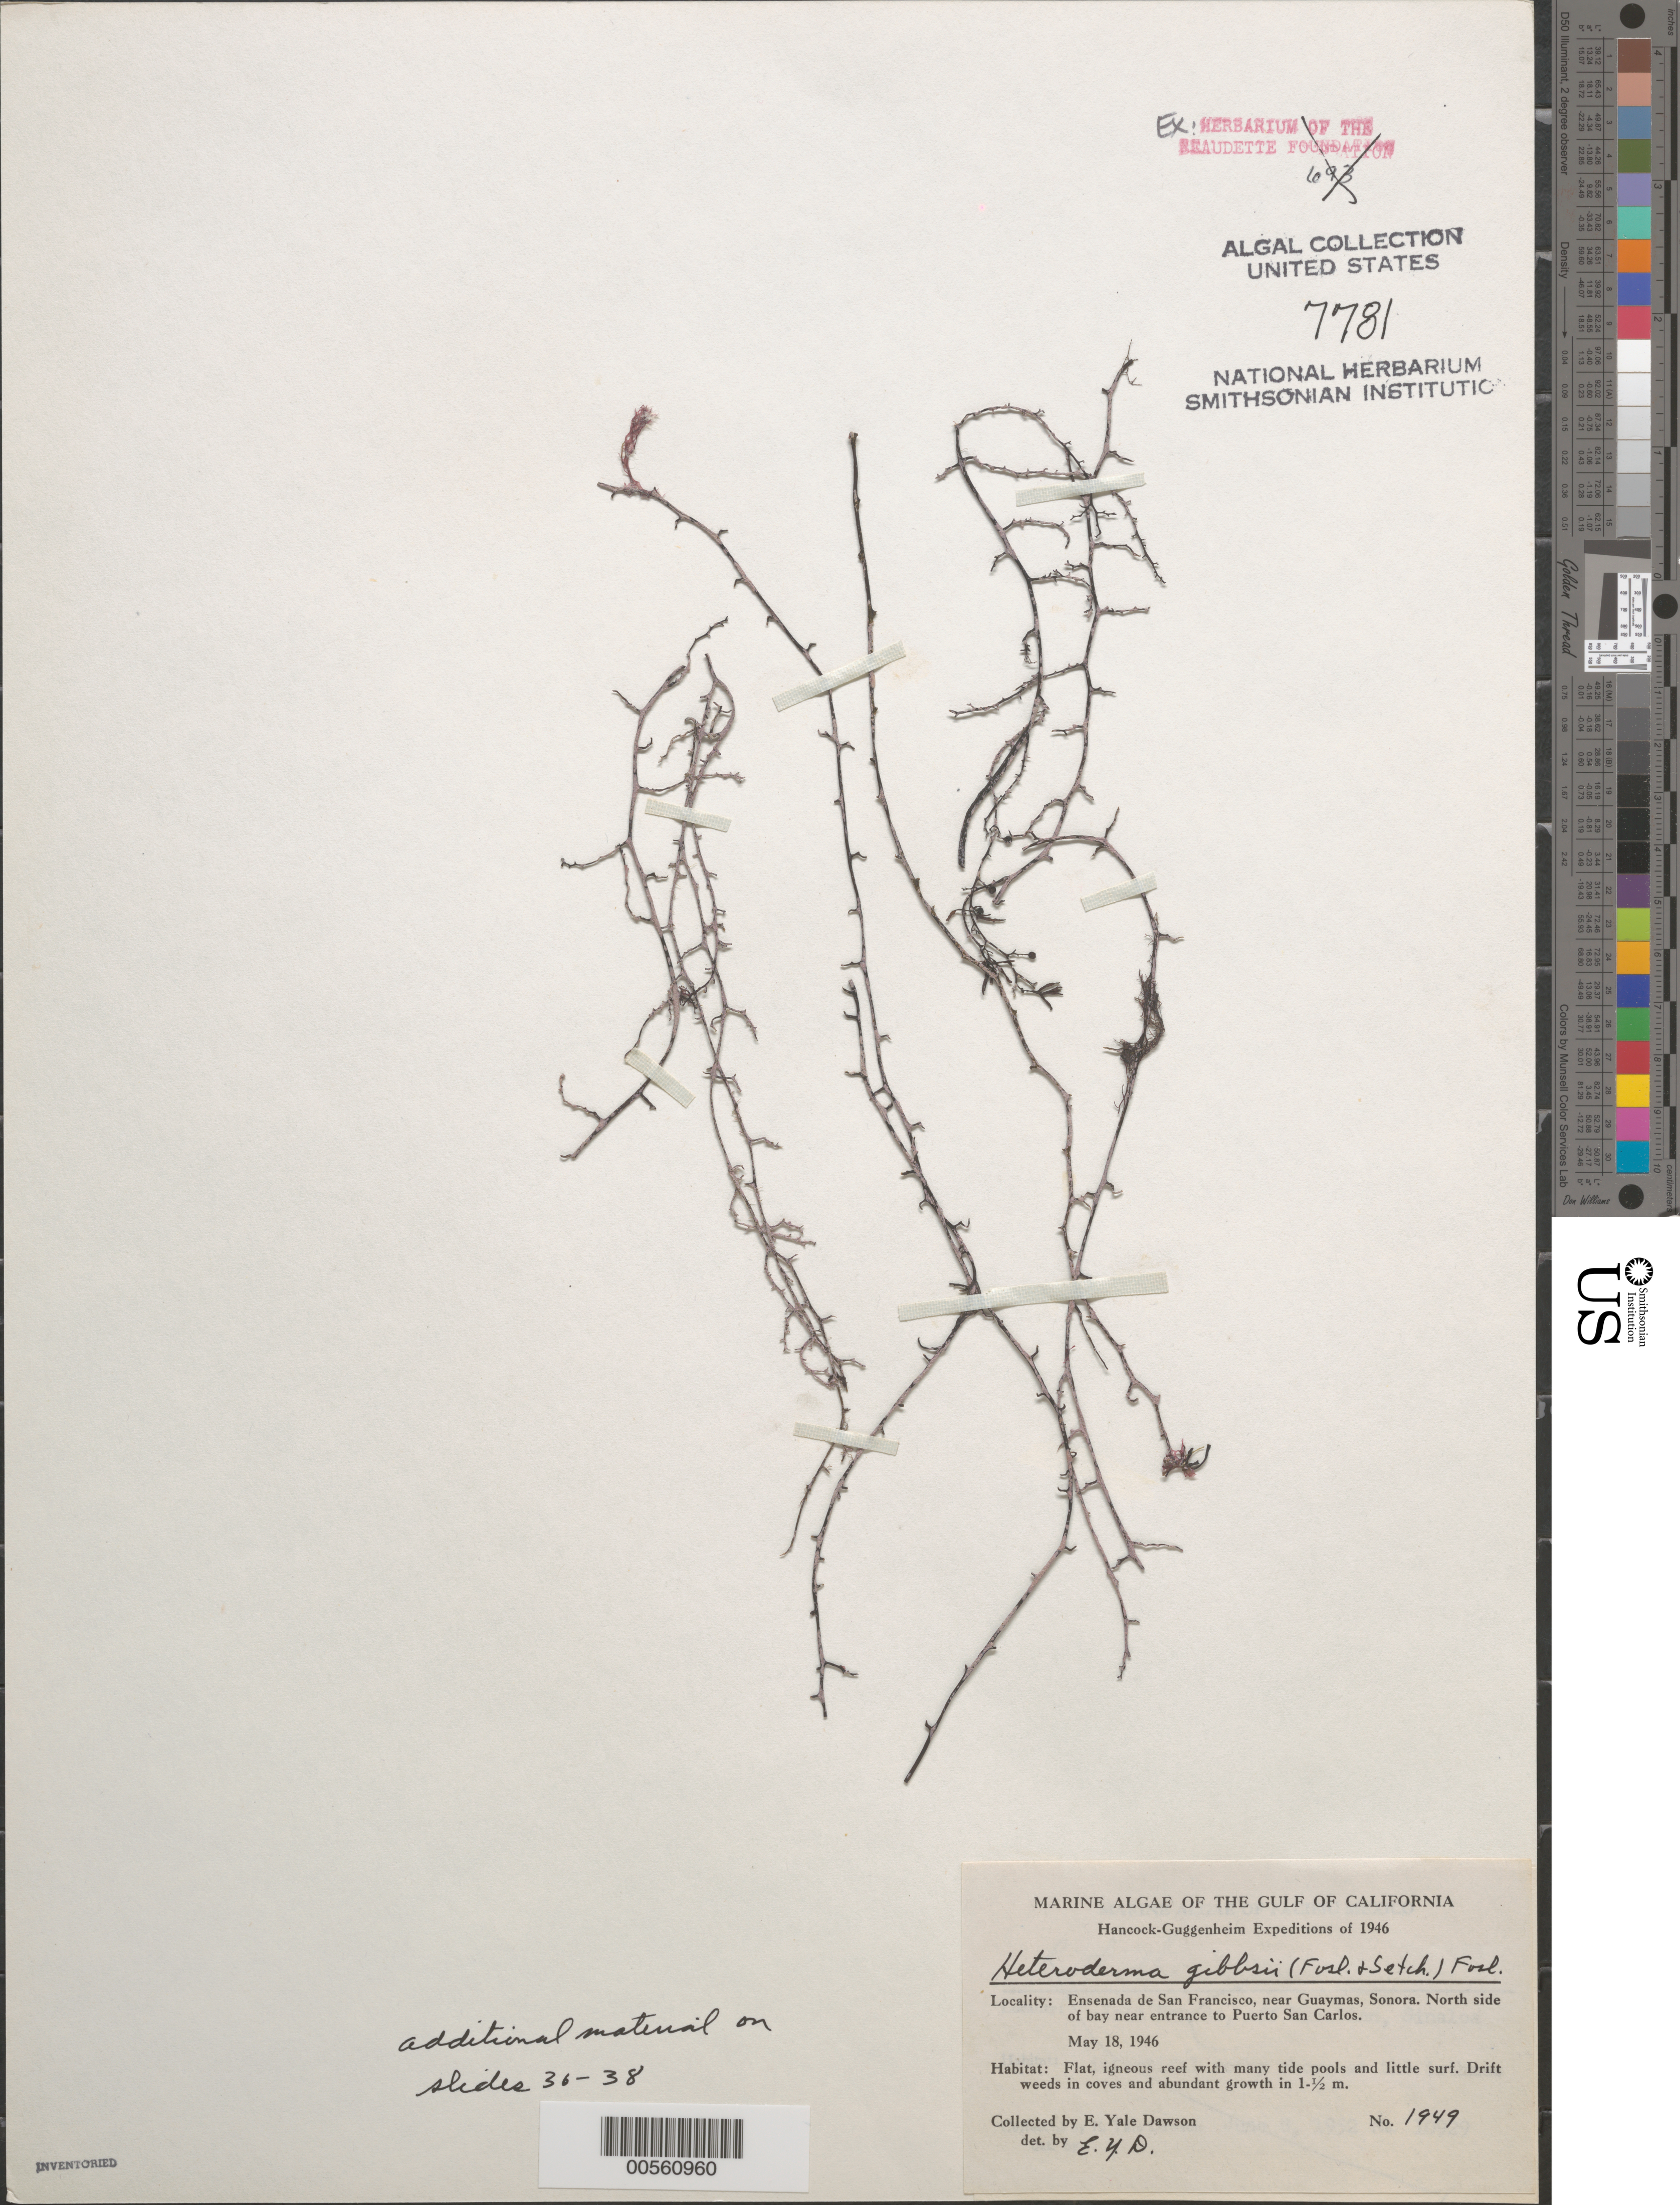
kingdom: Plantae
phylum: Rhodophyta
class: Florideophyceae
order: Corallinales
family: Corallinaceae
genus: Heteroderma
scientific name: Heteroderma gibbsii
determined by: Dawson, E. Y.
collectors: E. Y. Dawson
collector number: EYD 1949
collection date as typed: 18 May 1946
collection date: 1946-05-18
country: Mexico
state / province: Sonora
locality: Ensenada de San Francisco, near Guaymas and Puerto San Carlos entrance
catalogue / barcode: US 7781